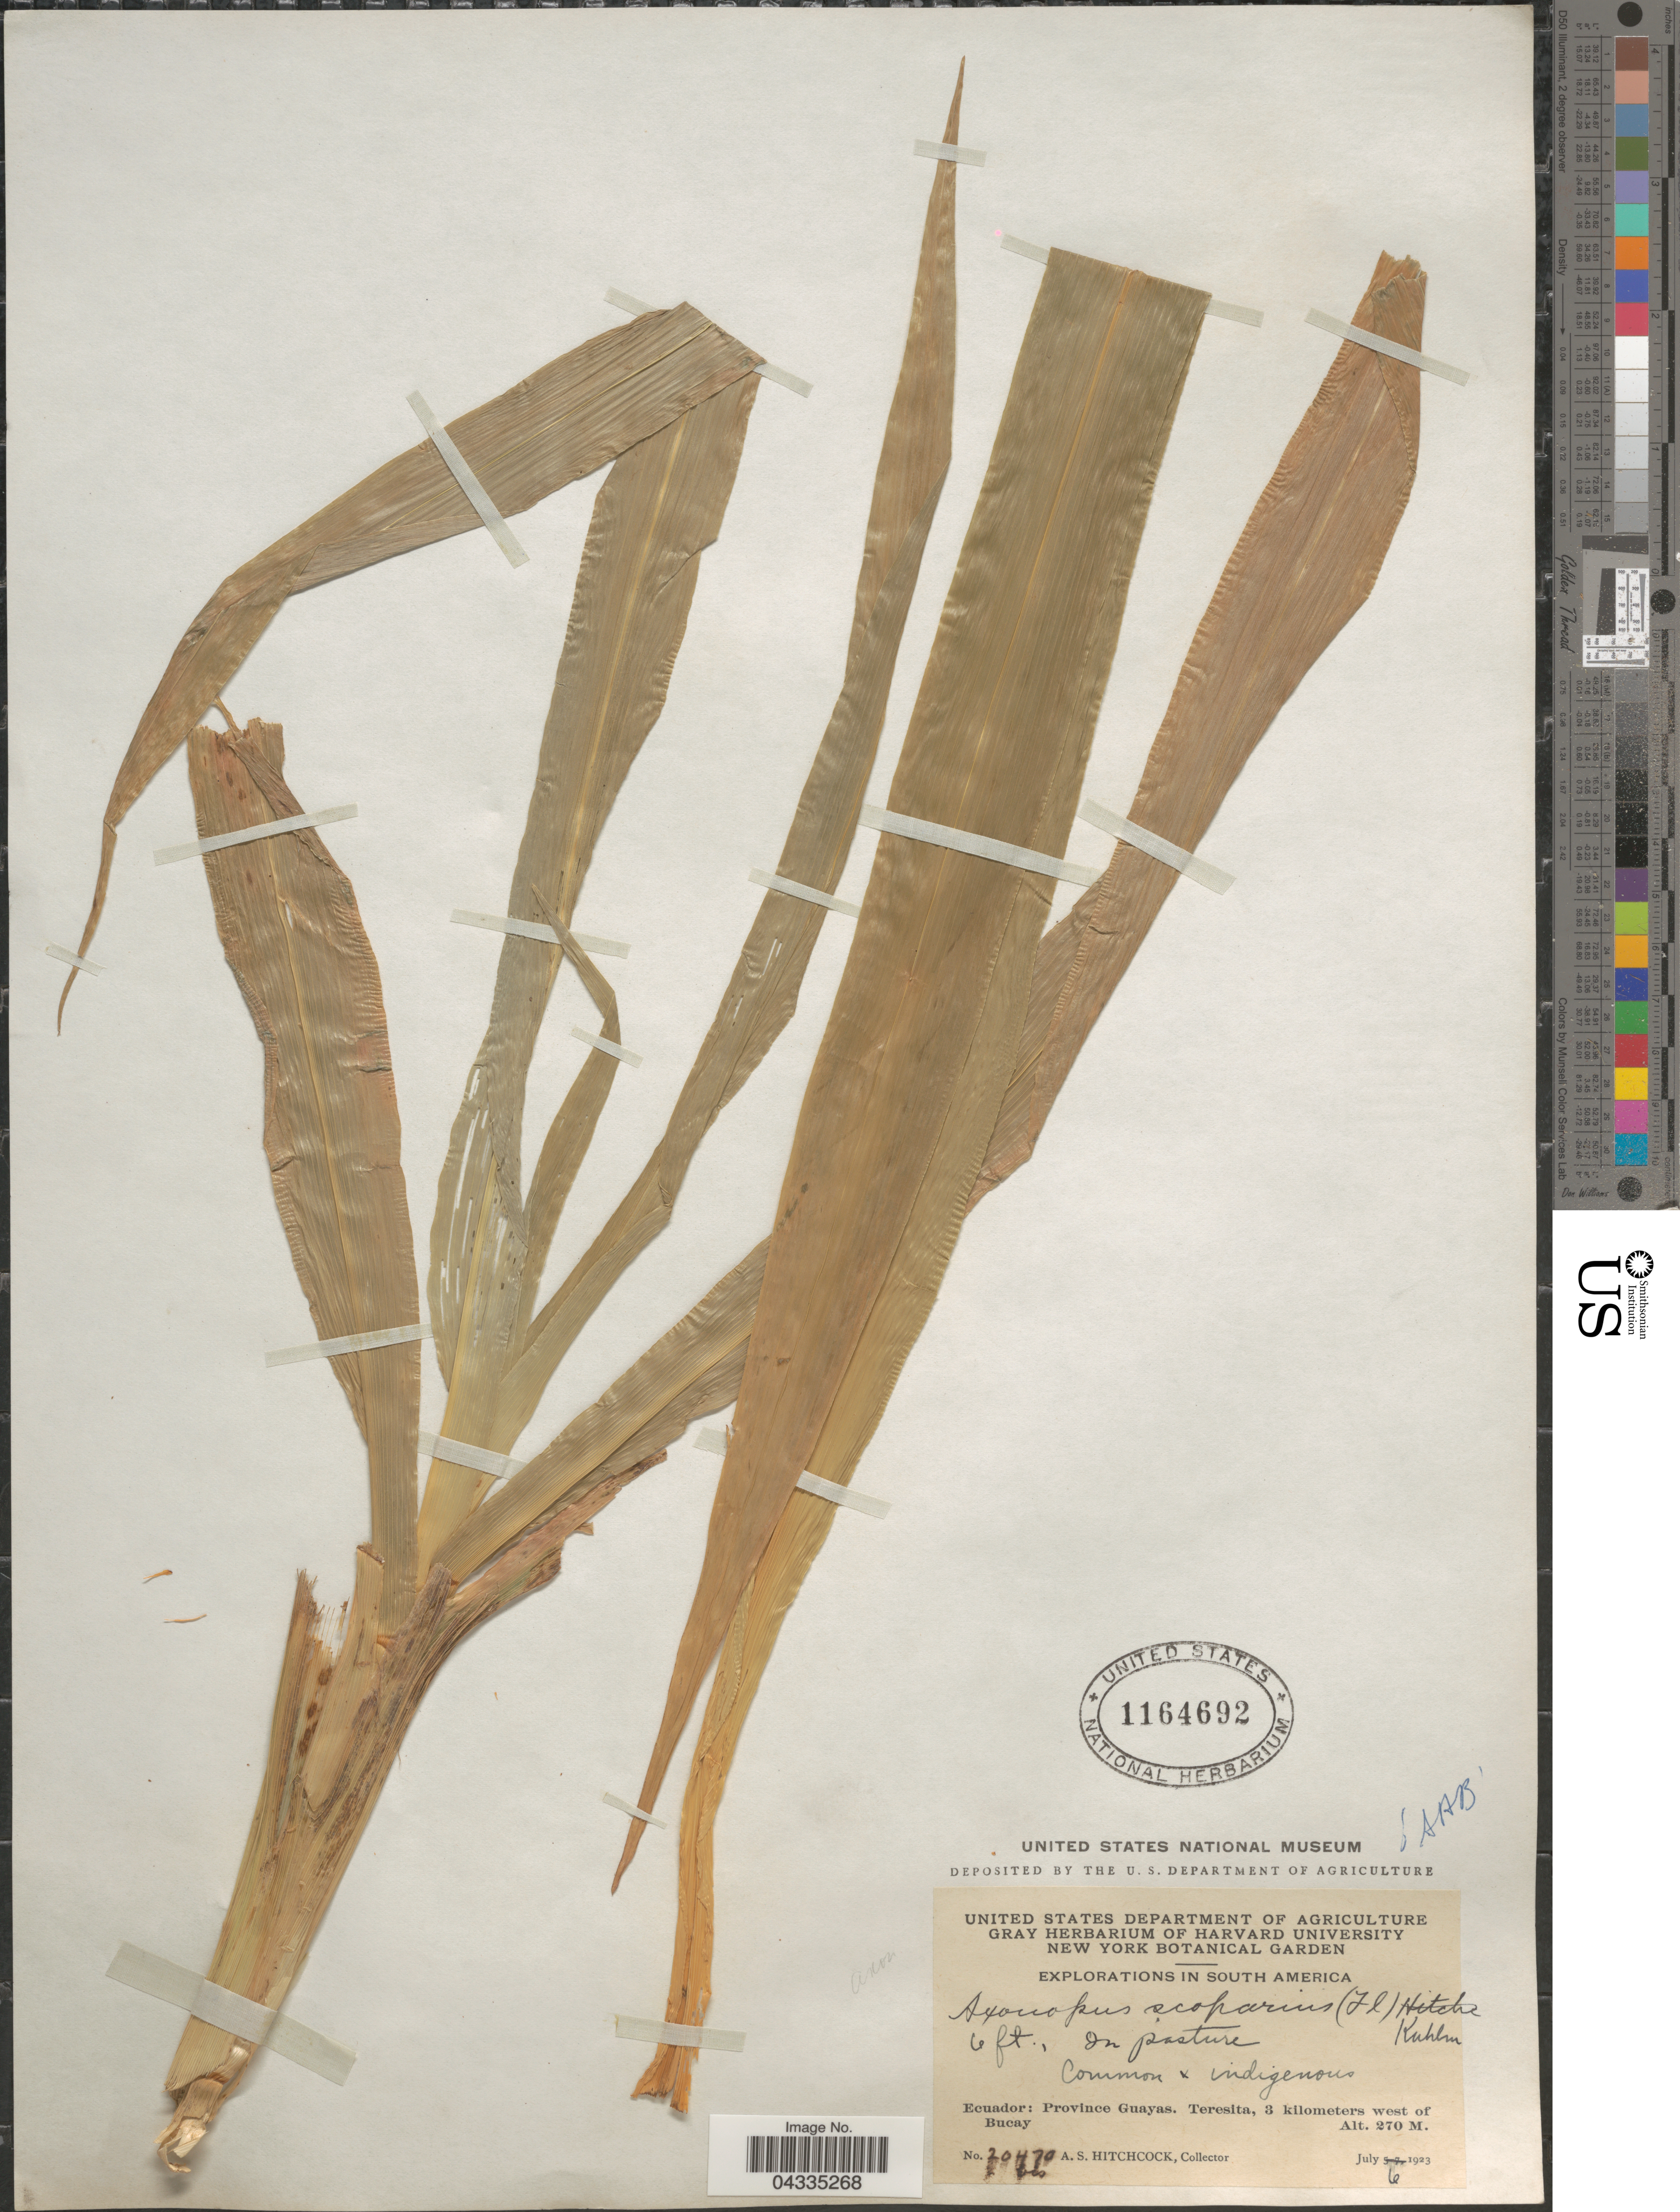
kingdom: Plantae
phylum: Tracheophyta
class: Liliopsida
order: Poales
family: Poaceae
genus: Axonopus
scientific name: Axonopus scoparius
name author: (Flüggé) Kuhlm.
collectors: A. S. Hitchcock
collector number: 20470bis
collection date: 1923-07-06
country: Ecuador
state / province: Guayas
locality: Explorations in South America. Teresita, 3 kilometers west of Bucay.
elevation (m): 270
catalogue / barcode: US 1164692